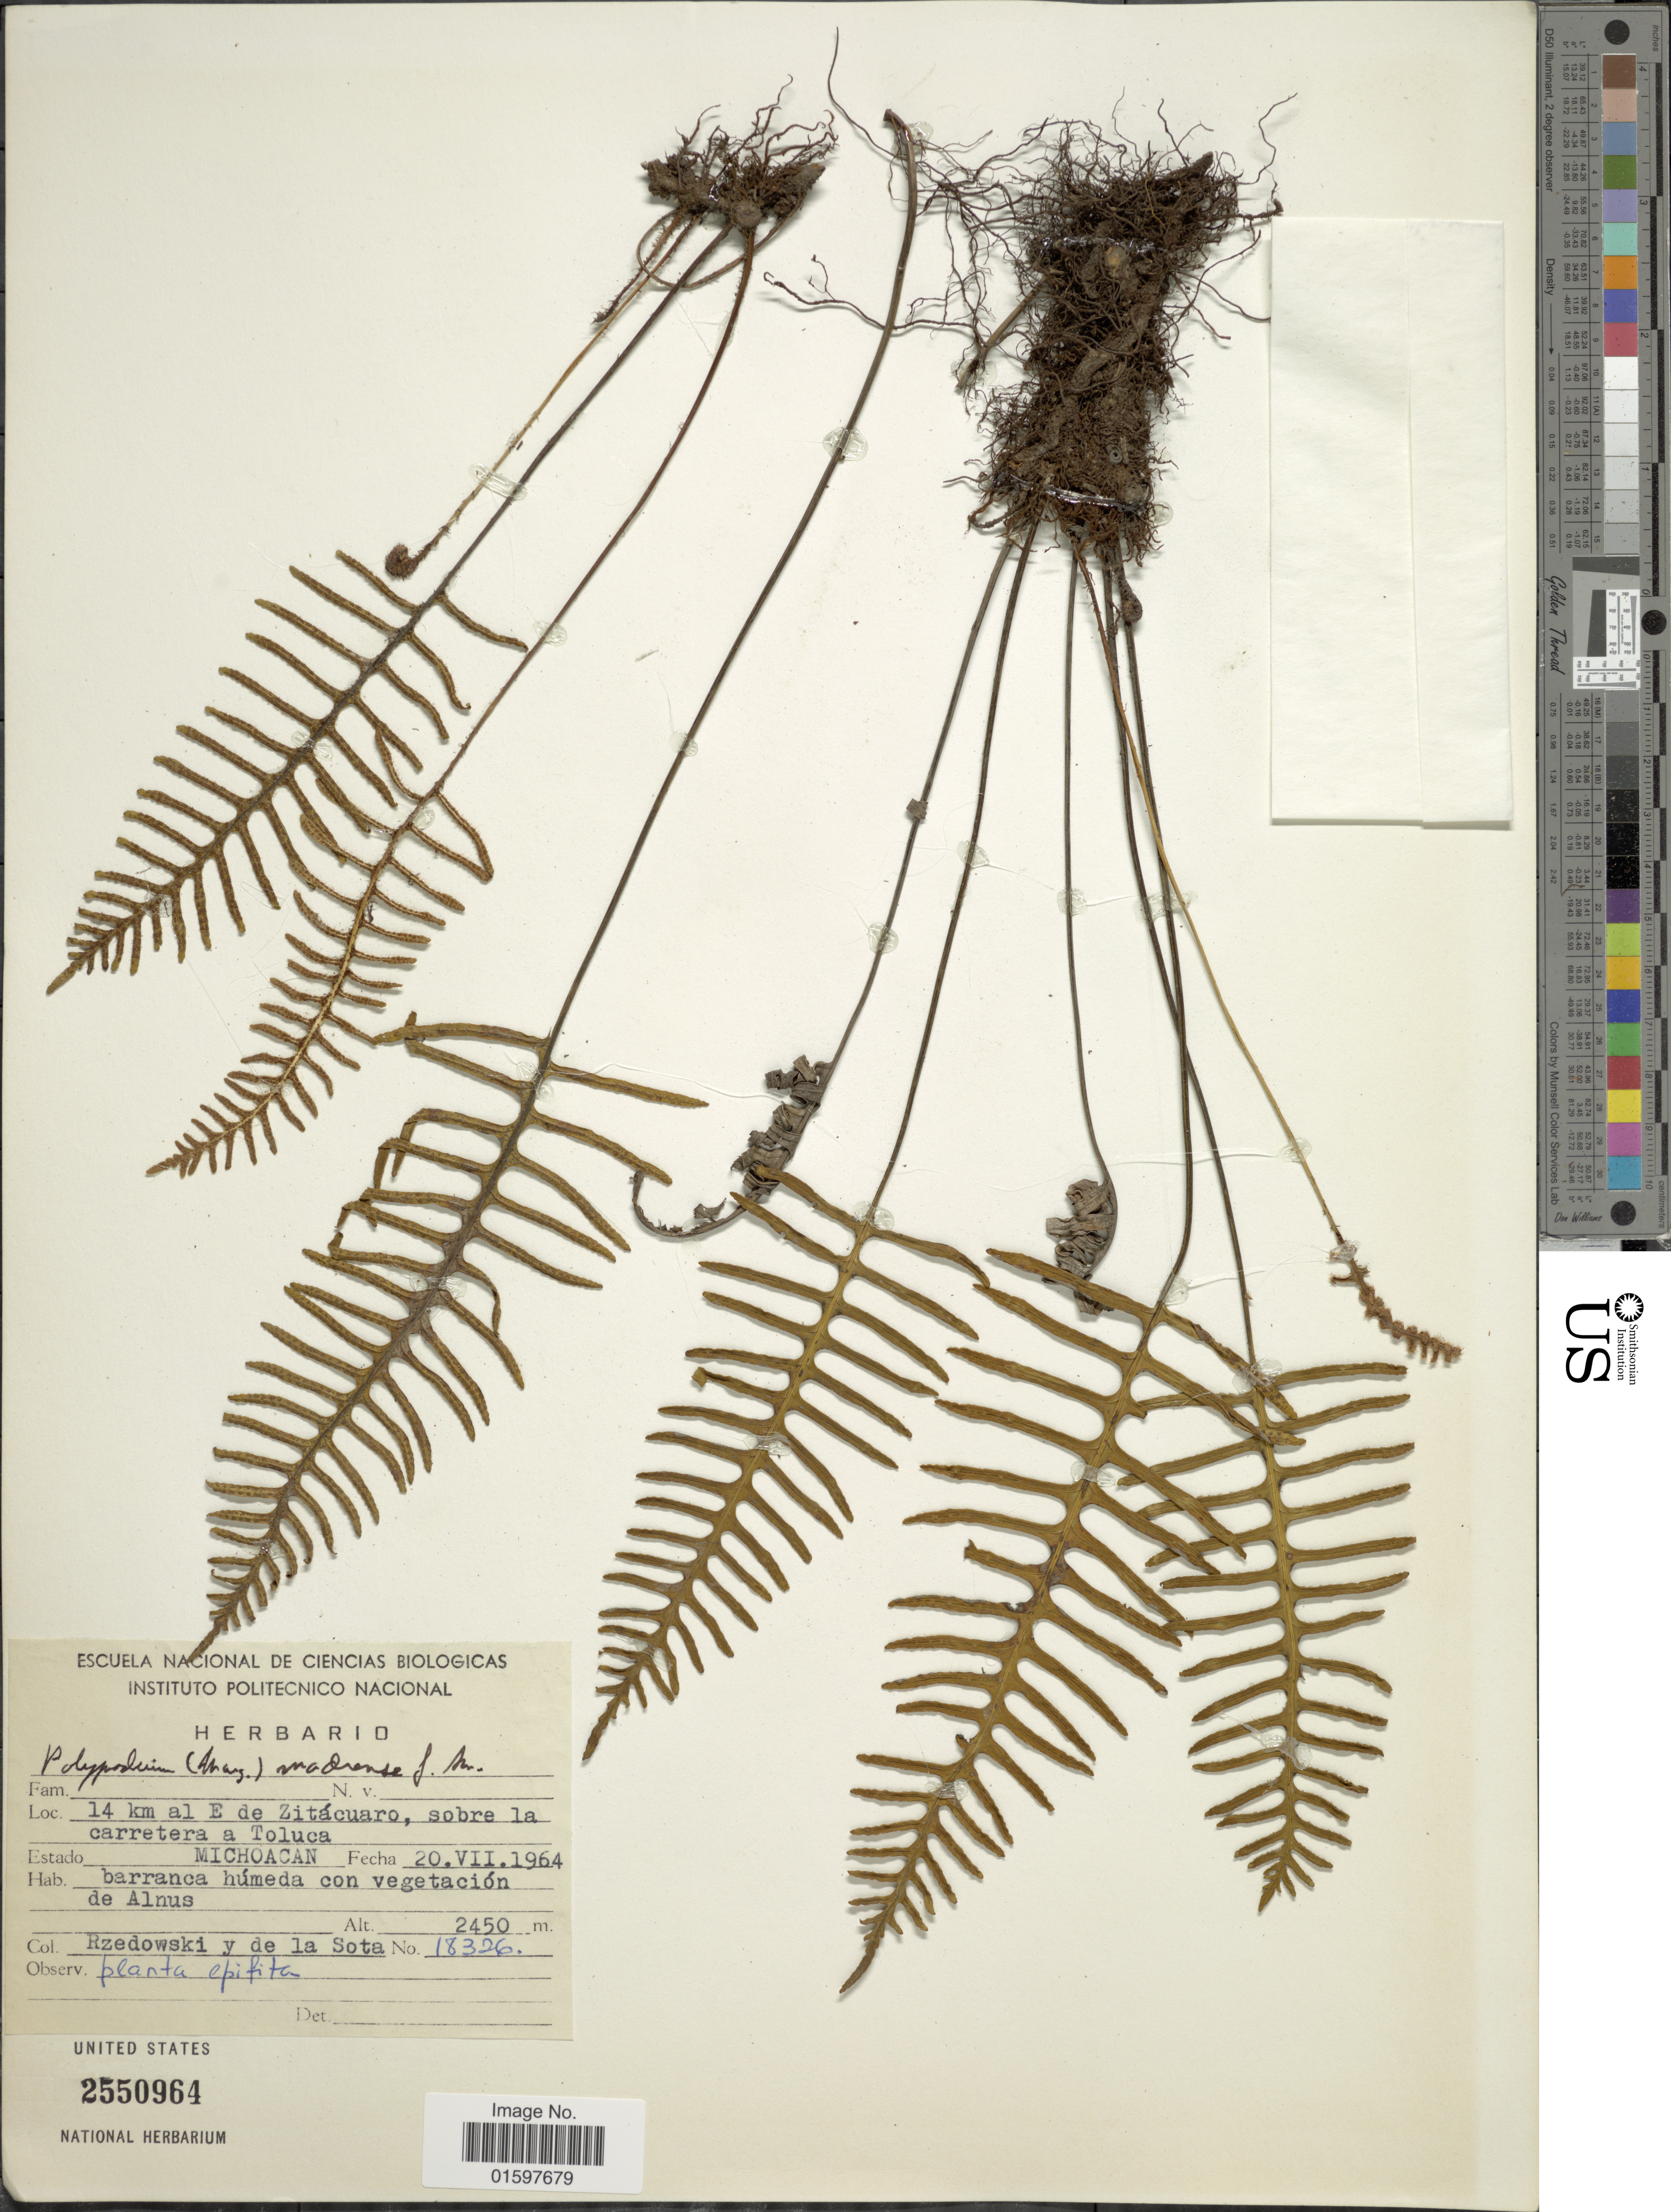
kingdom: Plantae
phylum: Tracheophyta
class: Polypodiopsida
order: Polypodiales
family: Polypodiaceae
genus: Pleopeltis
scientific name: Pleopeltis madrense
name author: (J. Sm.) A.R. Sm. & Tejero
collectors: Rzedowski, -- & de la Sota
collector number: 18326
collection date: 1964-07-20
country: Mexico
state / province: Michoacán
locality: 14 km al E de Zitácuaro, sobre la carretera a Toluca.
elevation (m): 2450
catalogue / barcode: US 2550964